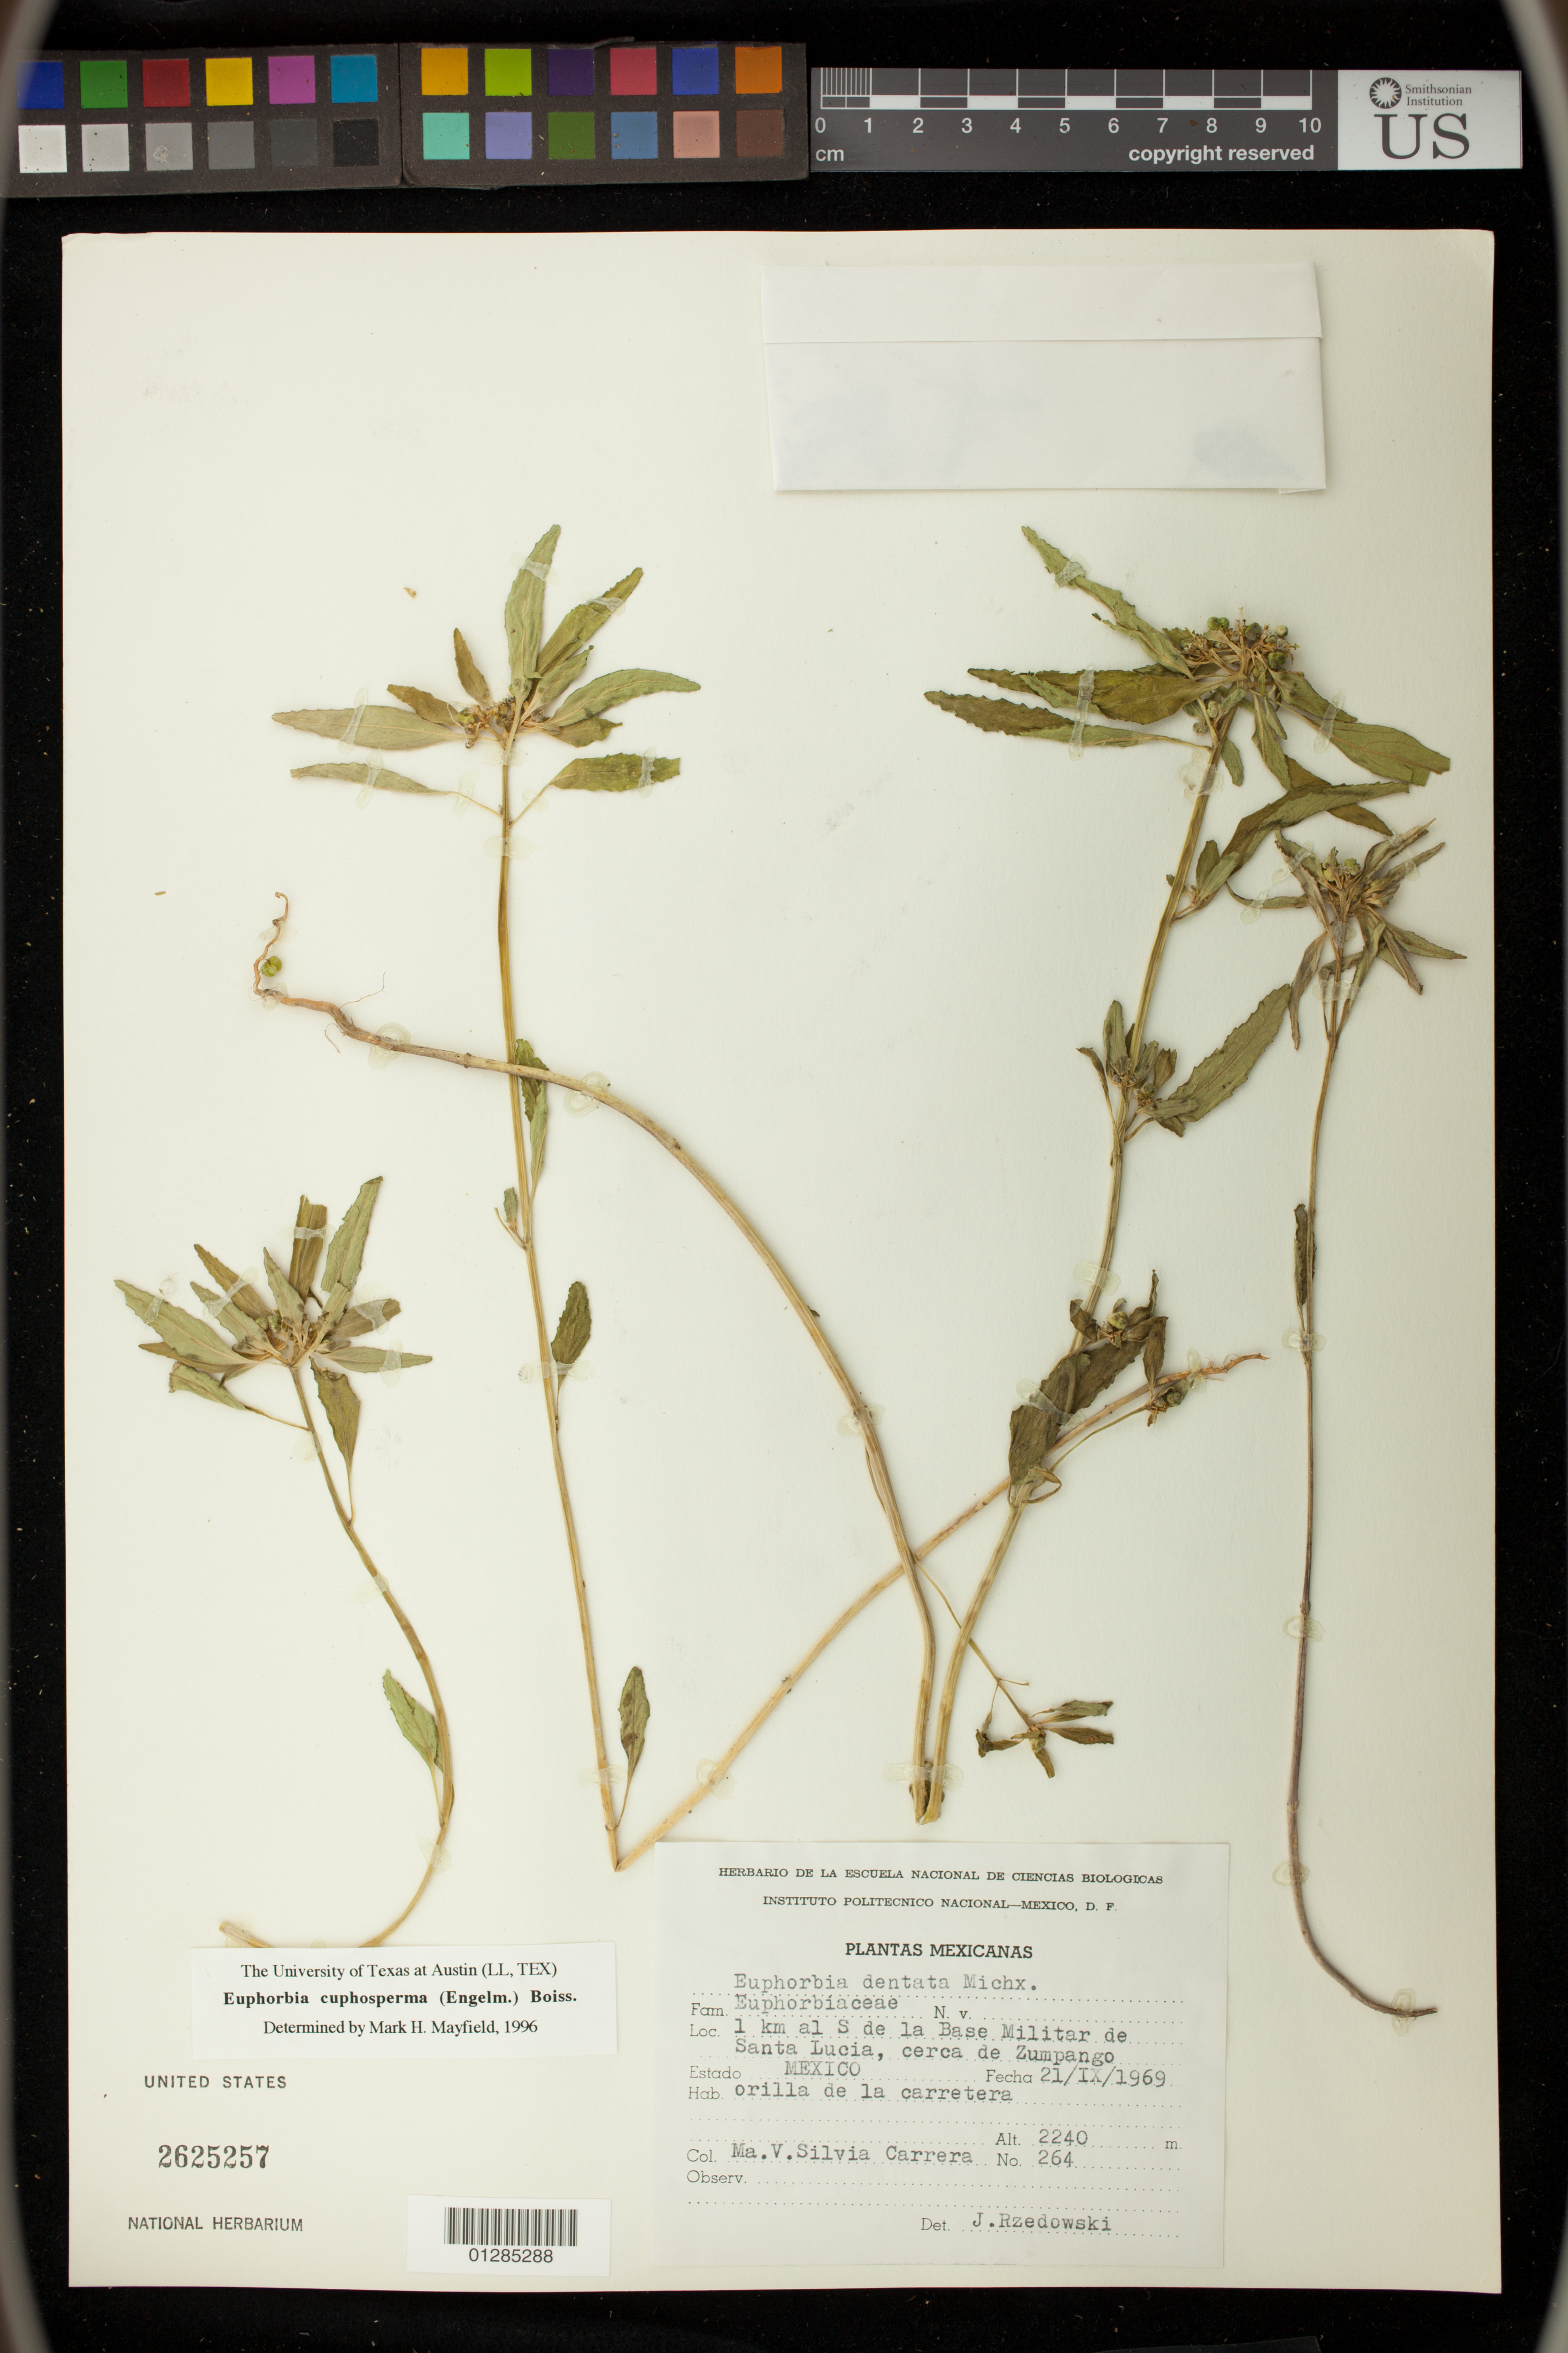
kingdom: Plantae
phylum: Tracheophyta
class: Magnoliopsida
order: Malpighiales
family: Euphorbiaceae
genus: Euphorbia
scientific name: Euphorbia cuphosperma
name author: (Engelm.) Boiss.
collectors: M. Carrera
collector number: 264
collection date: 1969-09-21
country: Mexico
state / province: México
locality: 1 km al S de la Base Militar de Santa Lucia, cerca de Zumpango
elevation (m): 2240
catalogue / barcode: US 2625257